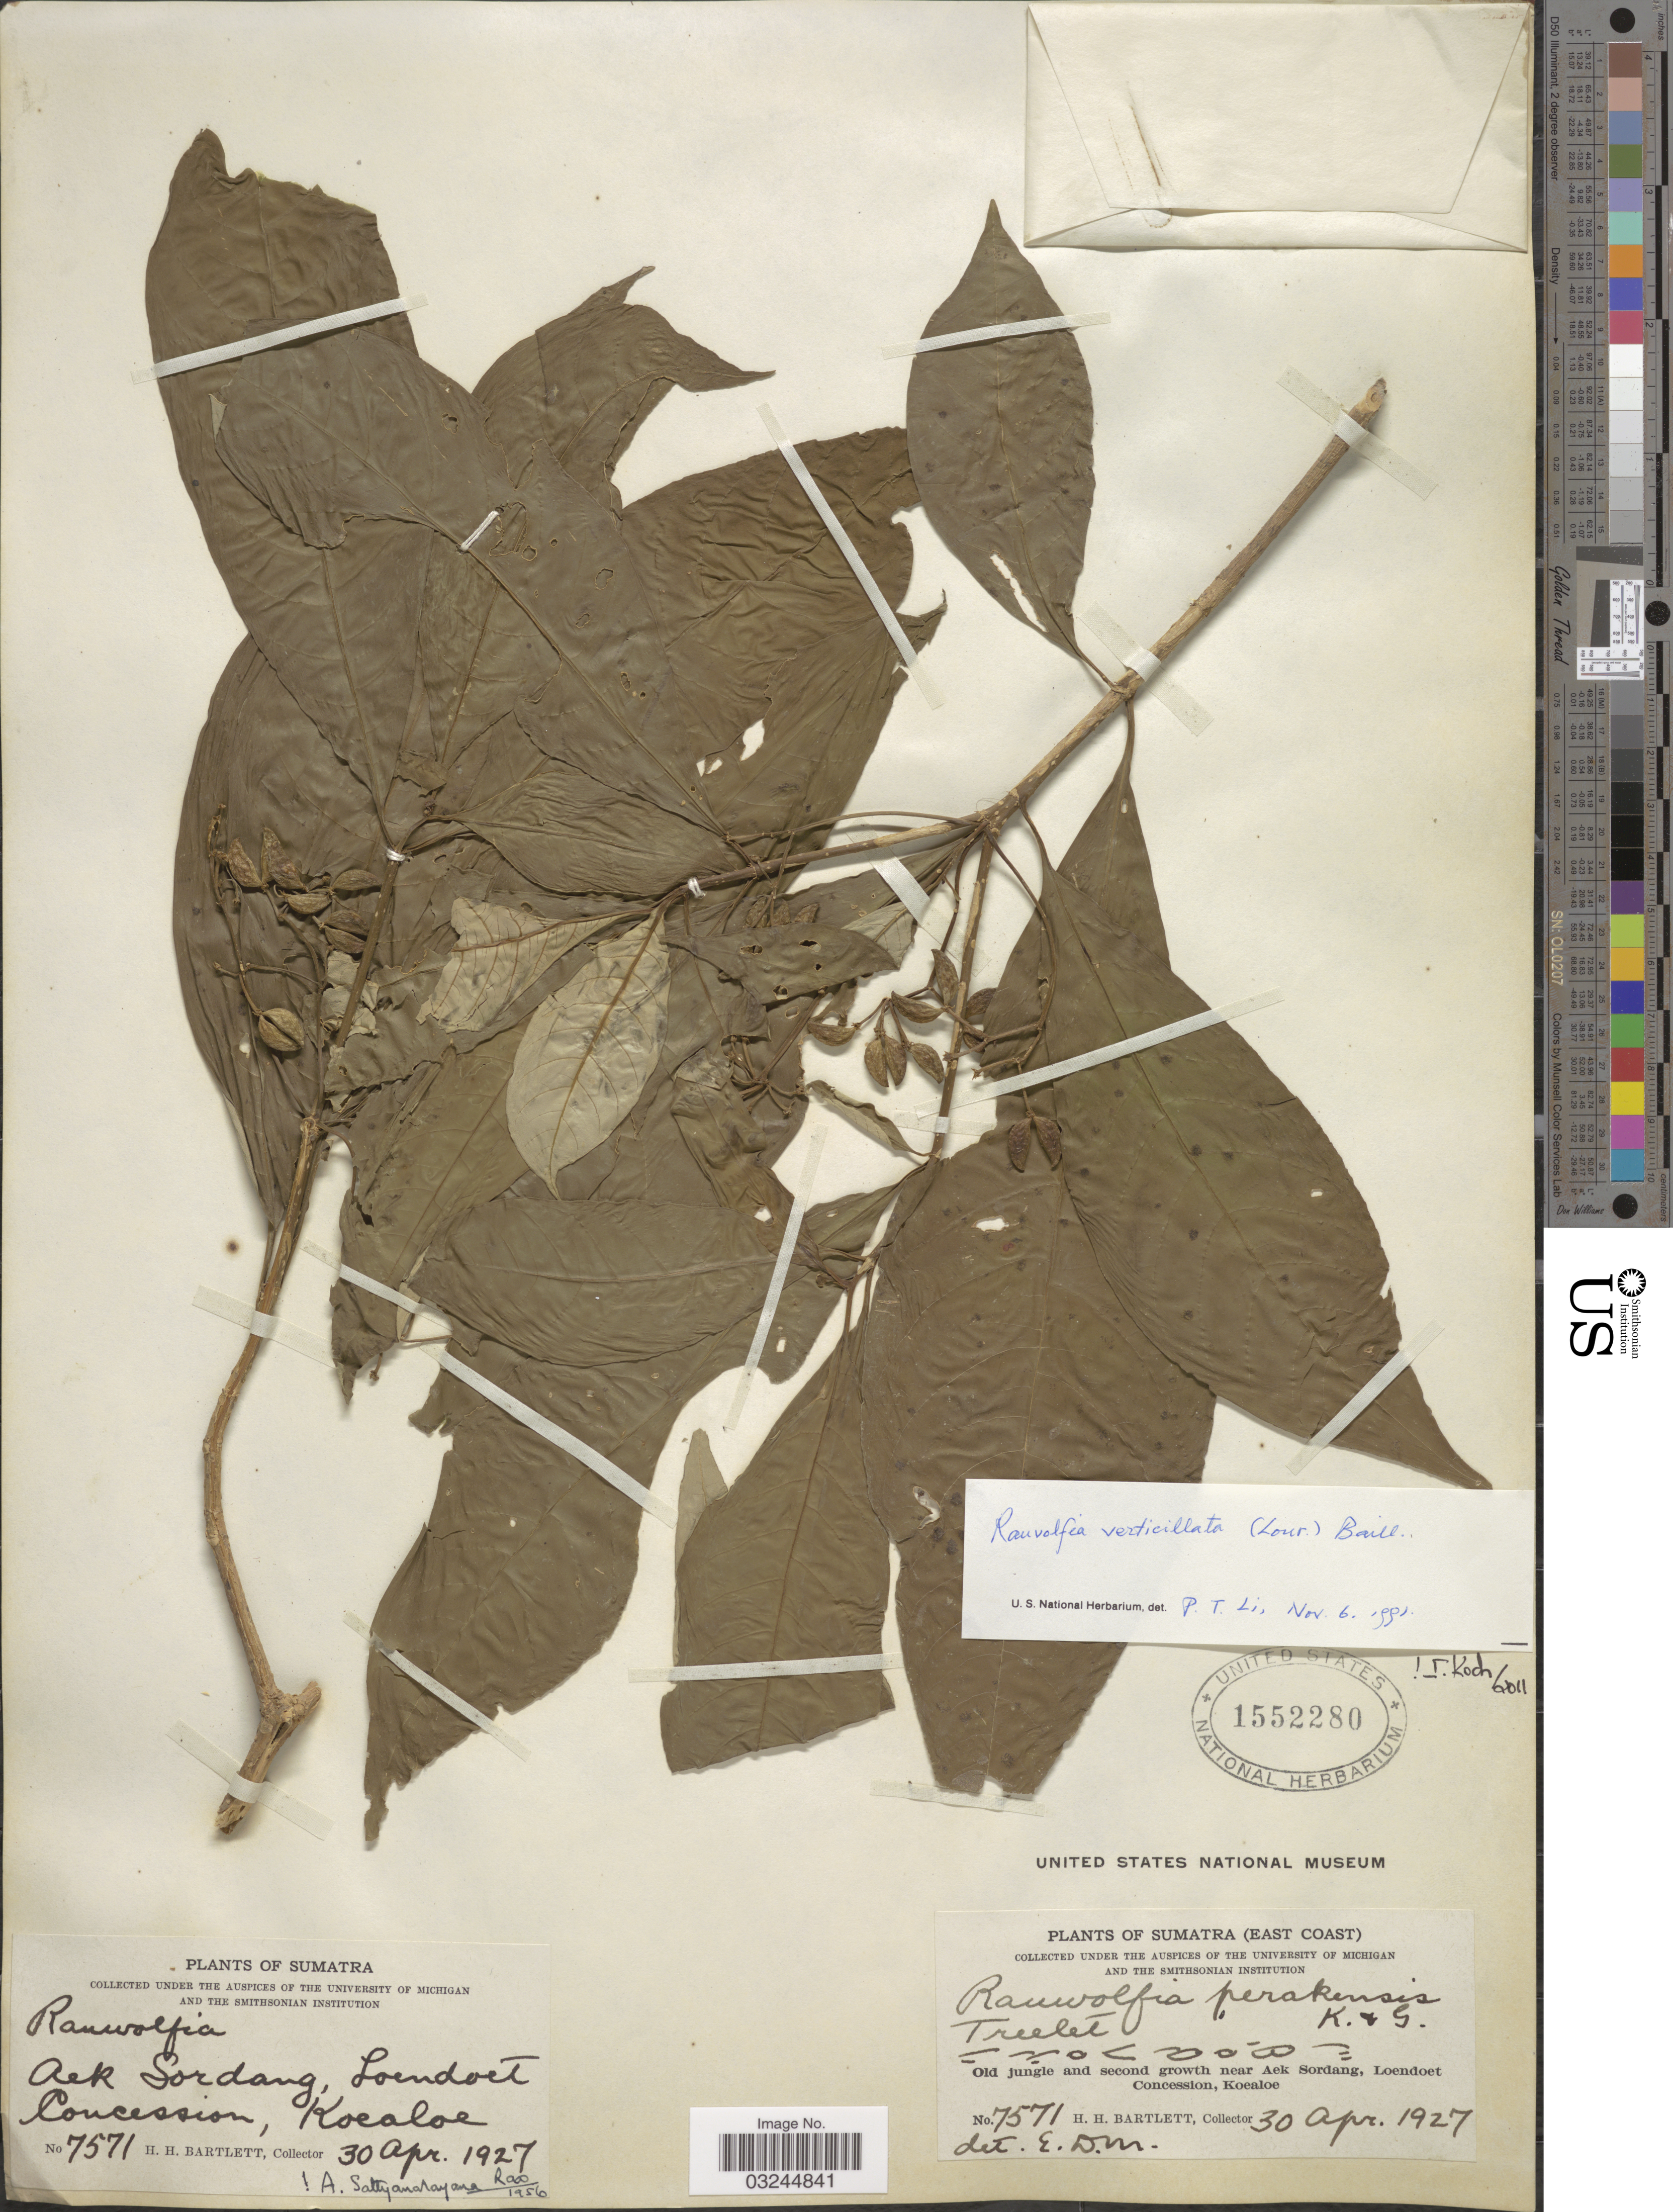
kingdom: Plantae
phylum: Tracheophyta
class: Magnoliopsida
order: Gentianales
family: Apocynaceae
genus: Rauvolfia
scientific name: Rauvolfia verticillata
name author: (Lour.) Baill.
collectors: H. H. Bartlett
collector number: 7571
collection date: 1927-04-30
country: Indonesia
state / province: Sumatra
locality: (East Coast). Old jungle and second growth near Aek Sordang, Loendoet Concession, Koealoe.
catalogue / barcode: US 1552280